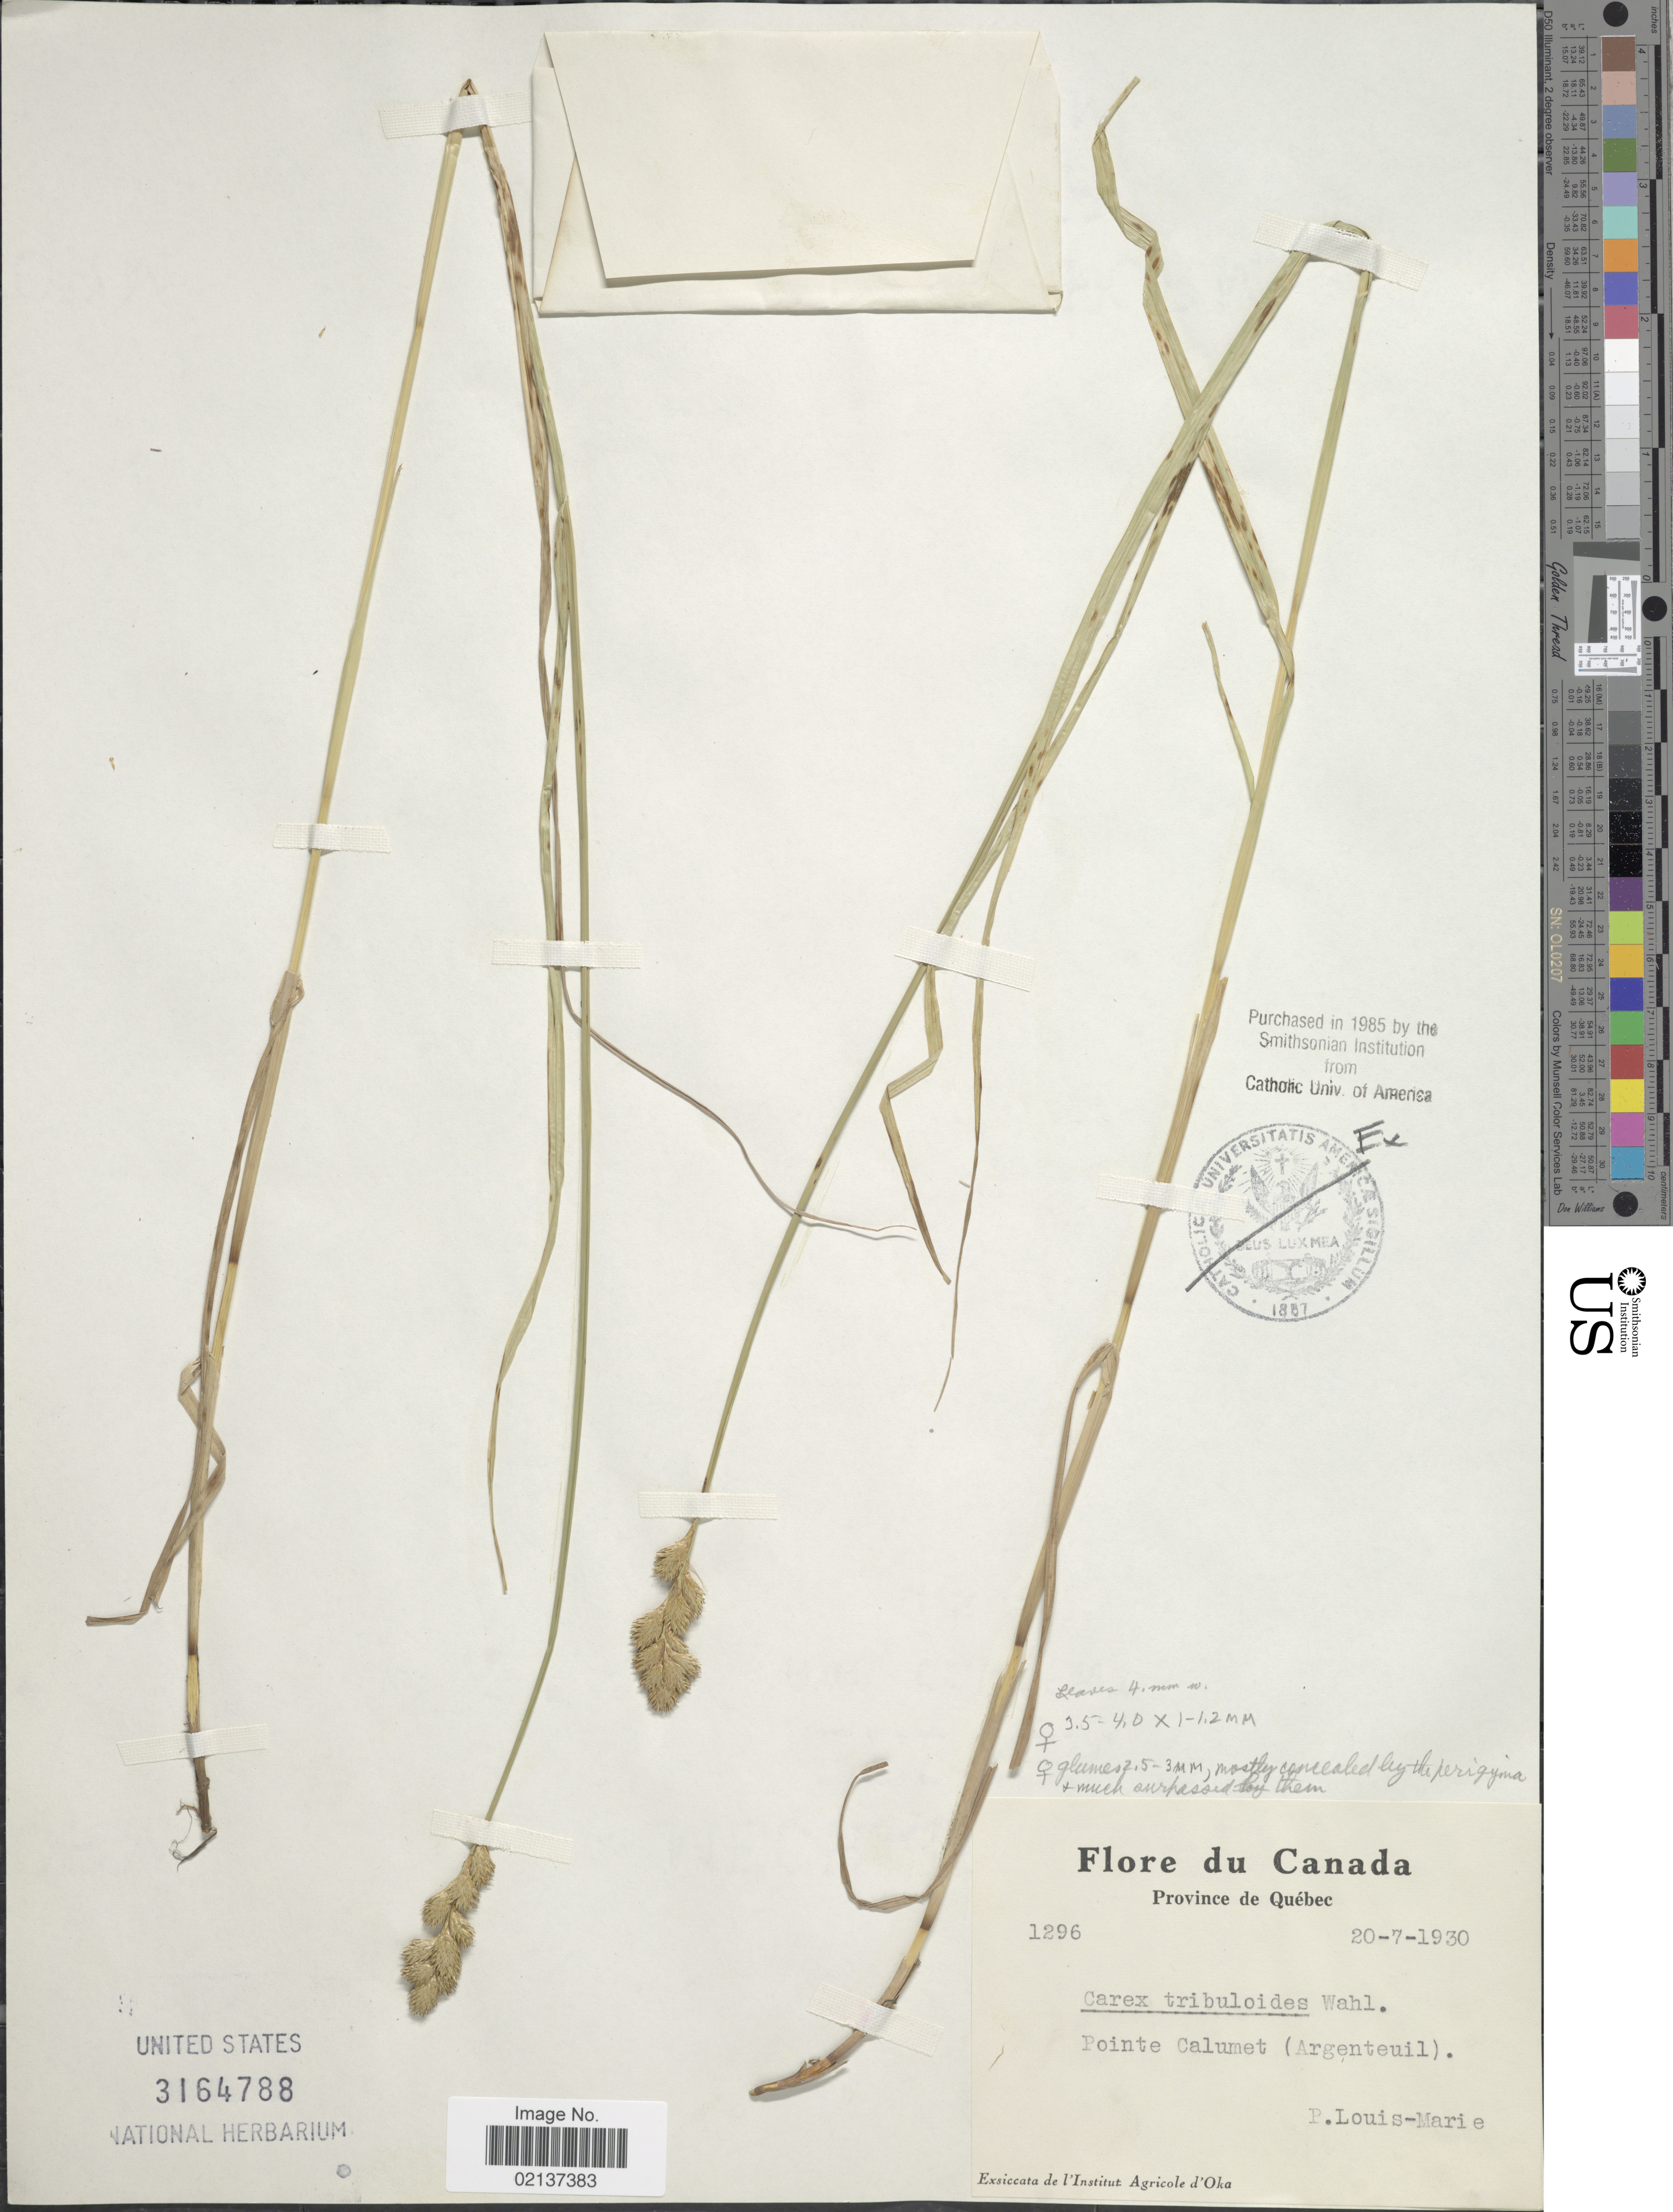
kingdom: Plantae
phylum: Tracheophyta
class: Liliopsida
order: Poales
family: Cyperaceae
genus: Carex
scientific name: Carex tribuloides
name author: Wahlenb.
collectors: L.-M. LaLonde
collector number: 1296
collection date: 1930-07-20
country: Canada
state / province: Quebec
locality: Pointe Calumet (Argenteuil)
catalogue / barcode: US 3164788